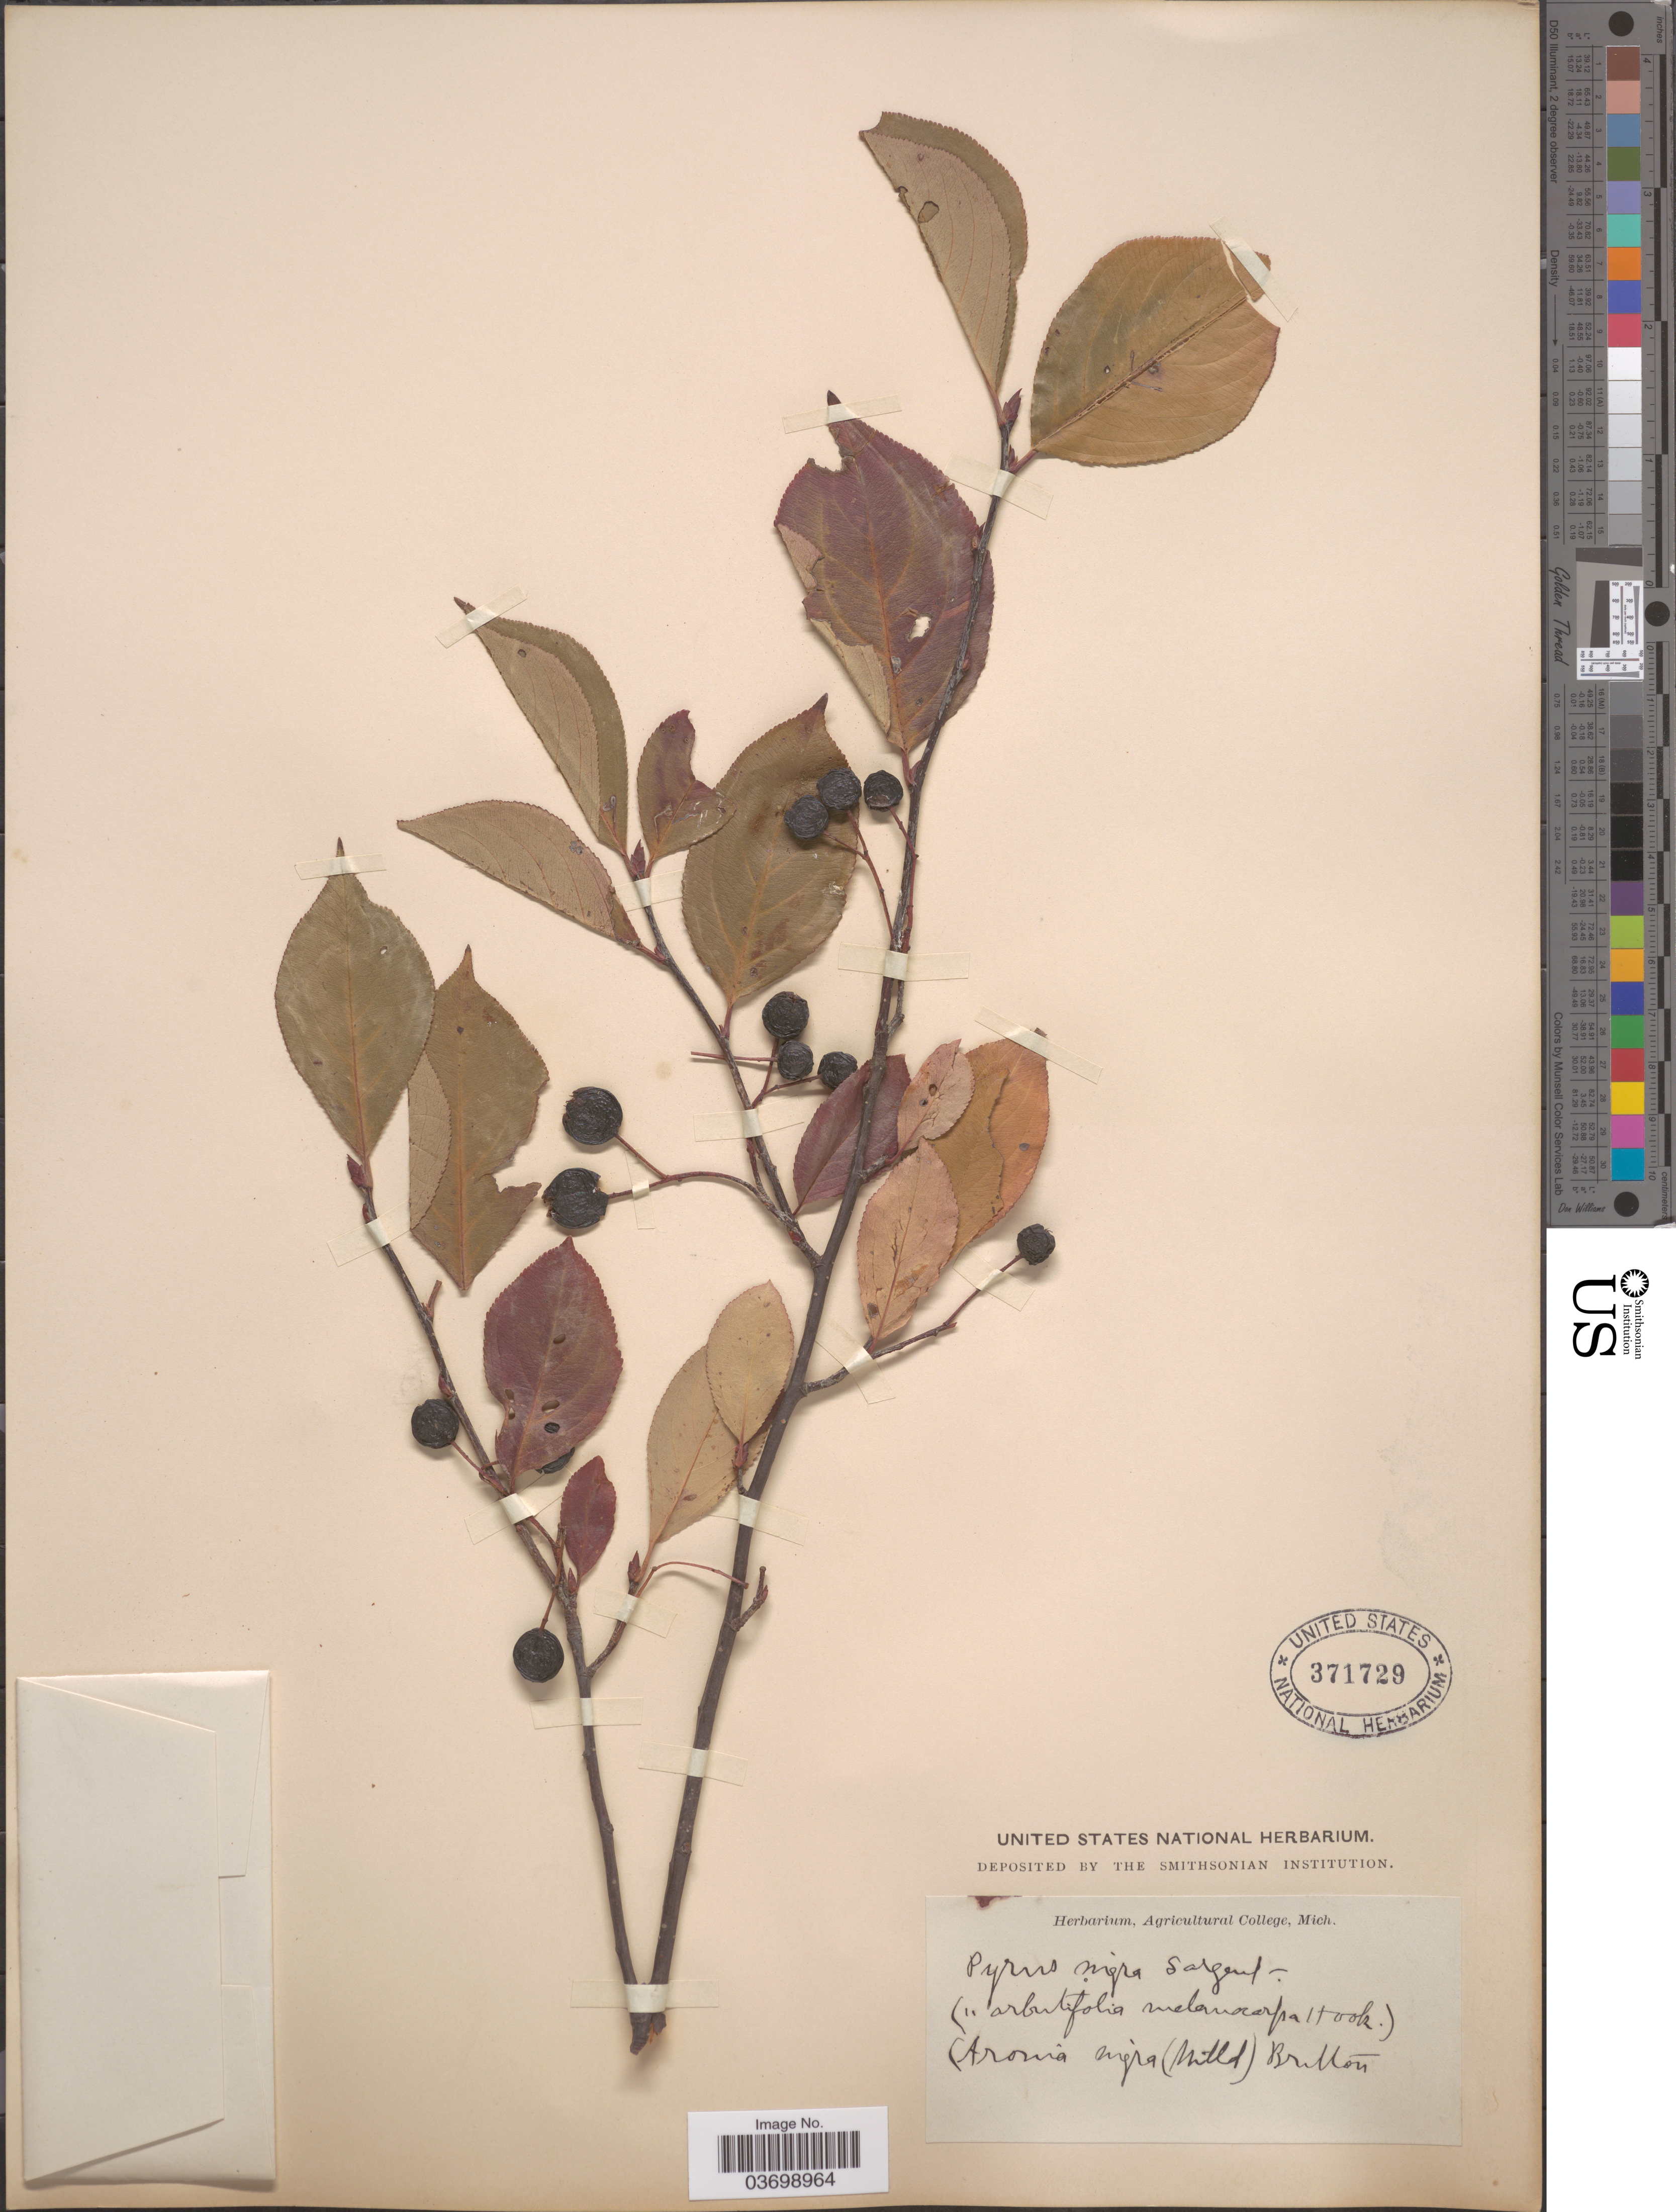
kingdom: Plantae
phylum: Tracheophyta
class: Magnoliopsida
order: Rosales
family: Rosaceae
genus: Aronia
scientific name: Aronia melanocarpa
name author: (Michx.) Elliott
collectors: ex herb. Agricultural College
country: United States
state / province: Michigan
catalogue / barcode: US 371729